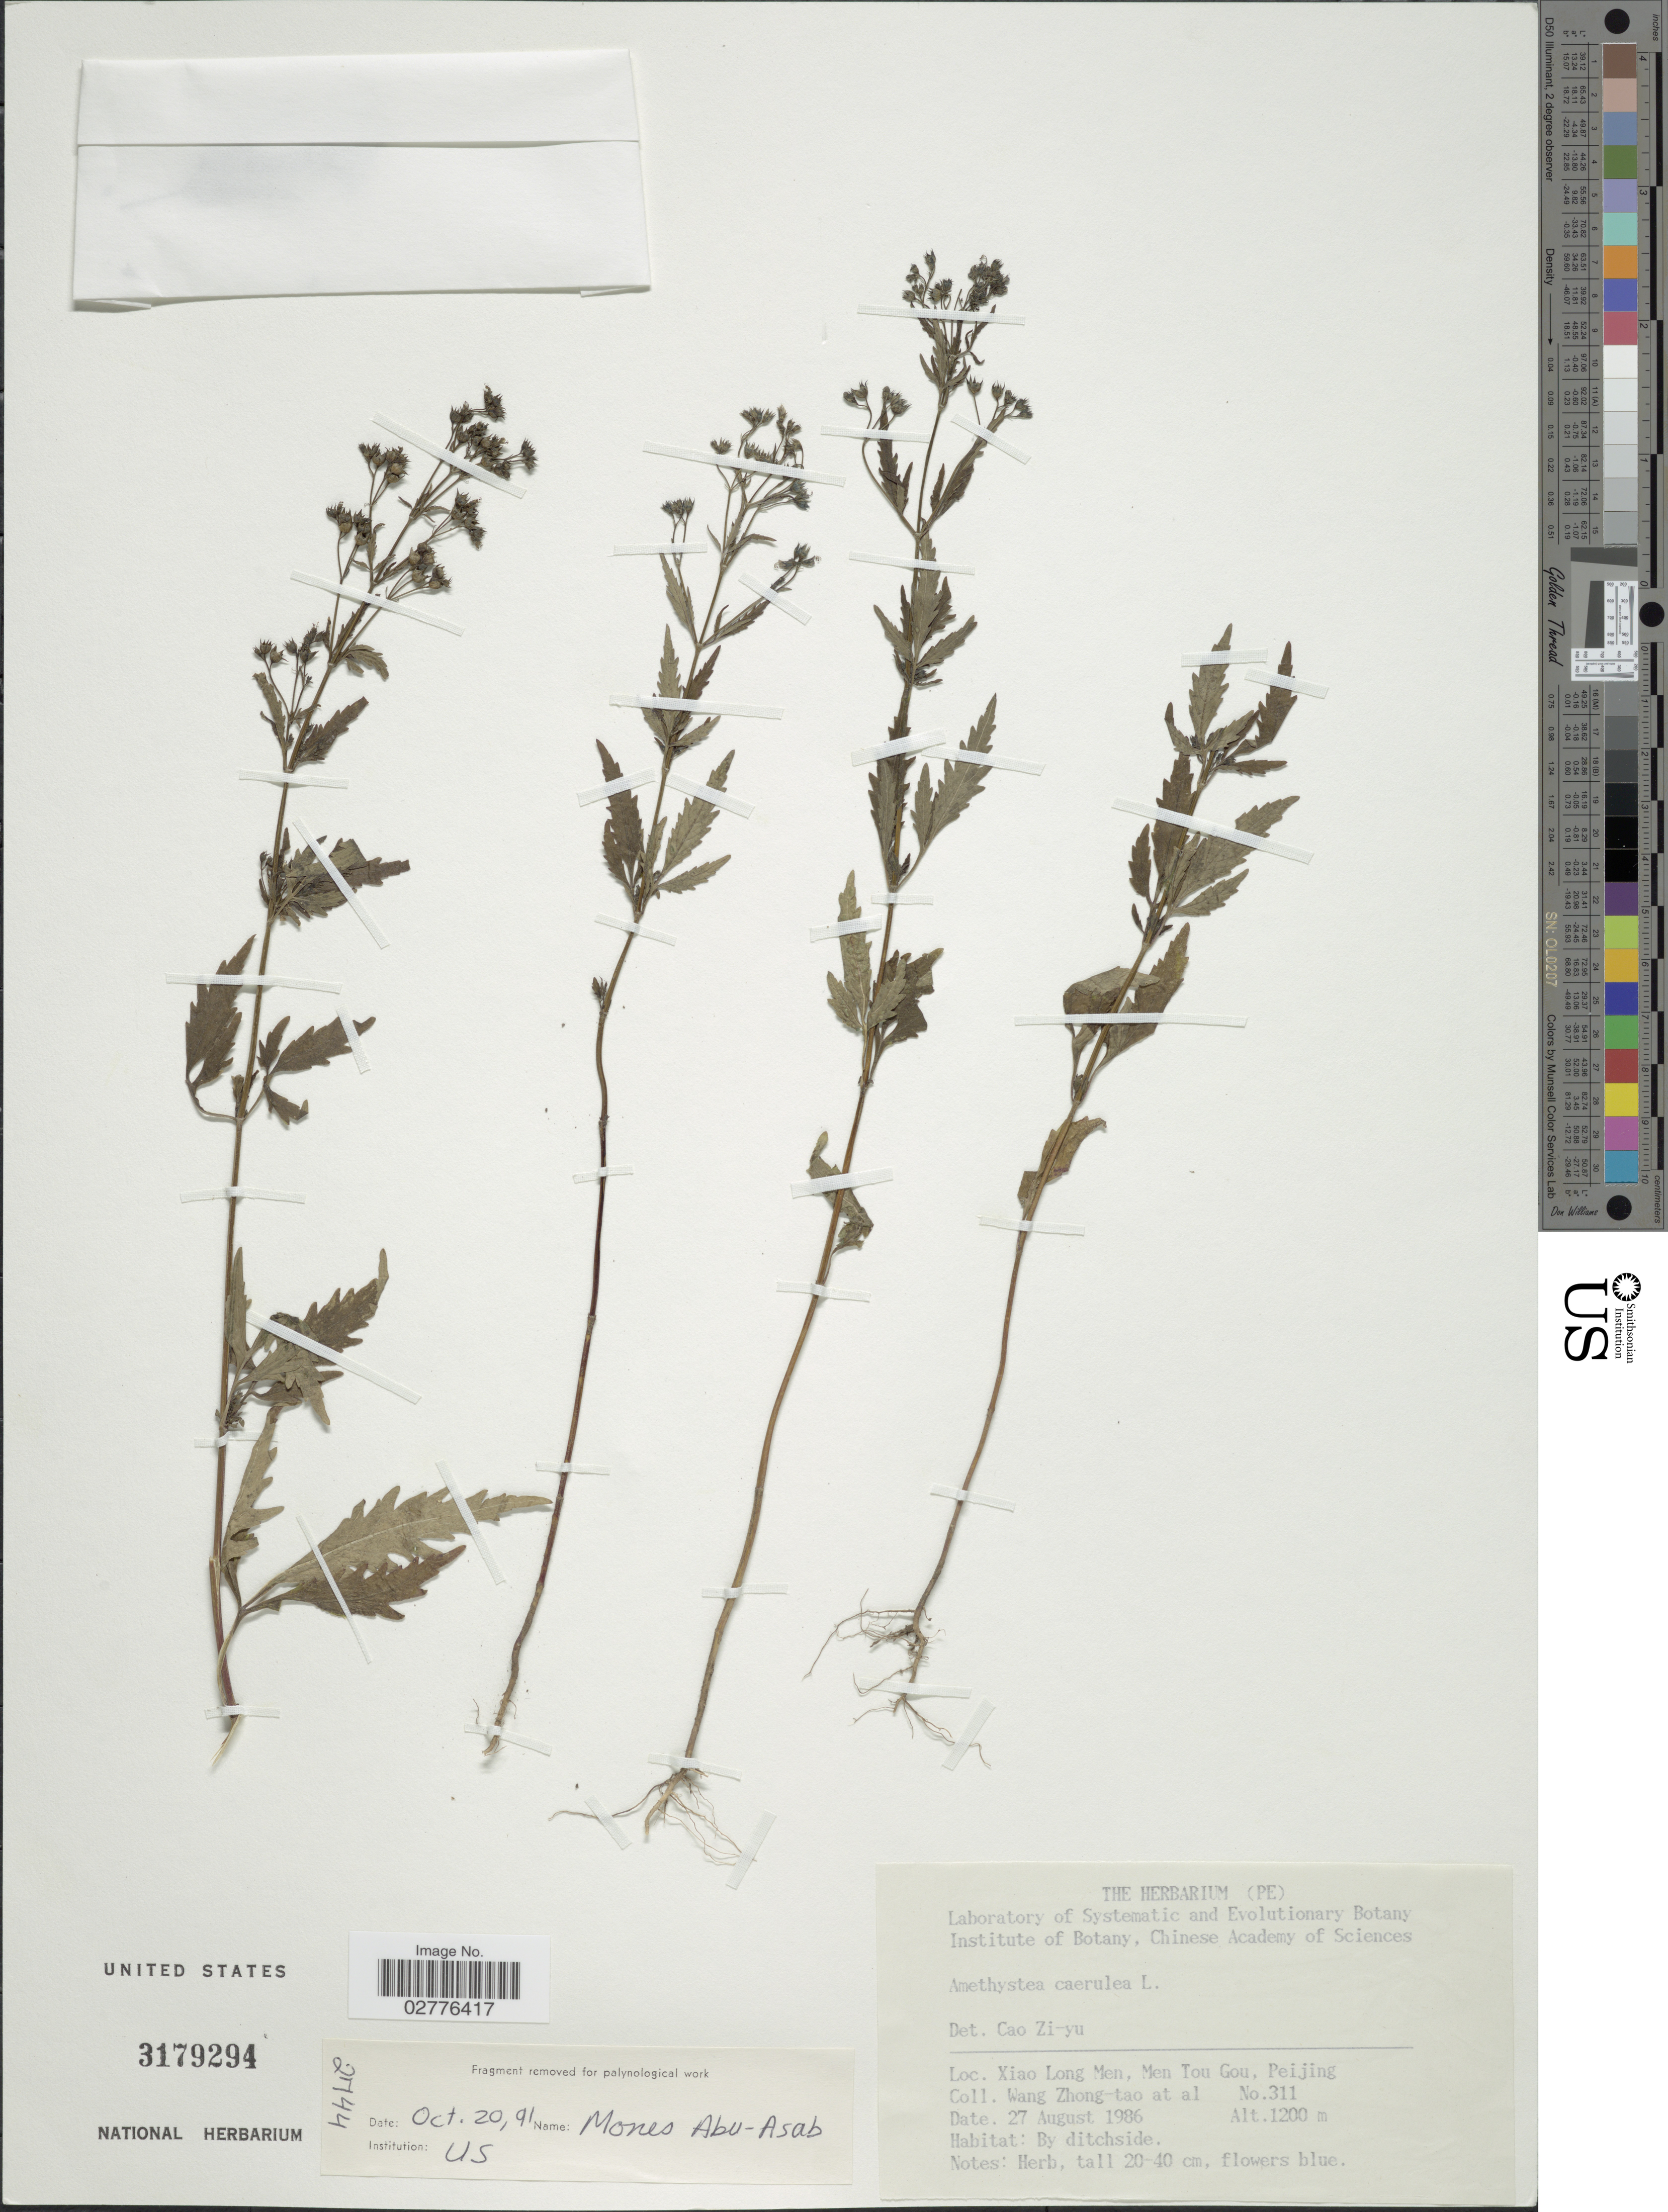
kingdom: Plantae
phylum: Tracheophyta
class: Magnoliopsida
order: Lamiales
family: Lamiaceae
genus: Amethystea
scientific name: Amethystea caerulea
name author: L.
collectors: W. Zhong-Tao & et al.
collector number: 311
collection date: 1986-08-27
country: Taiwan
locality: Xia Long Men, Men Tou Gou, Peijing. By ditchside.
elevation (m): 1200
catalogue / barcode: US 3179294